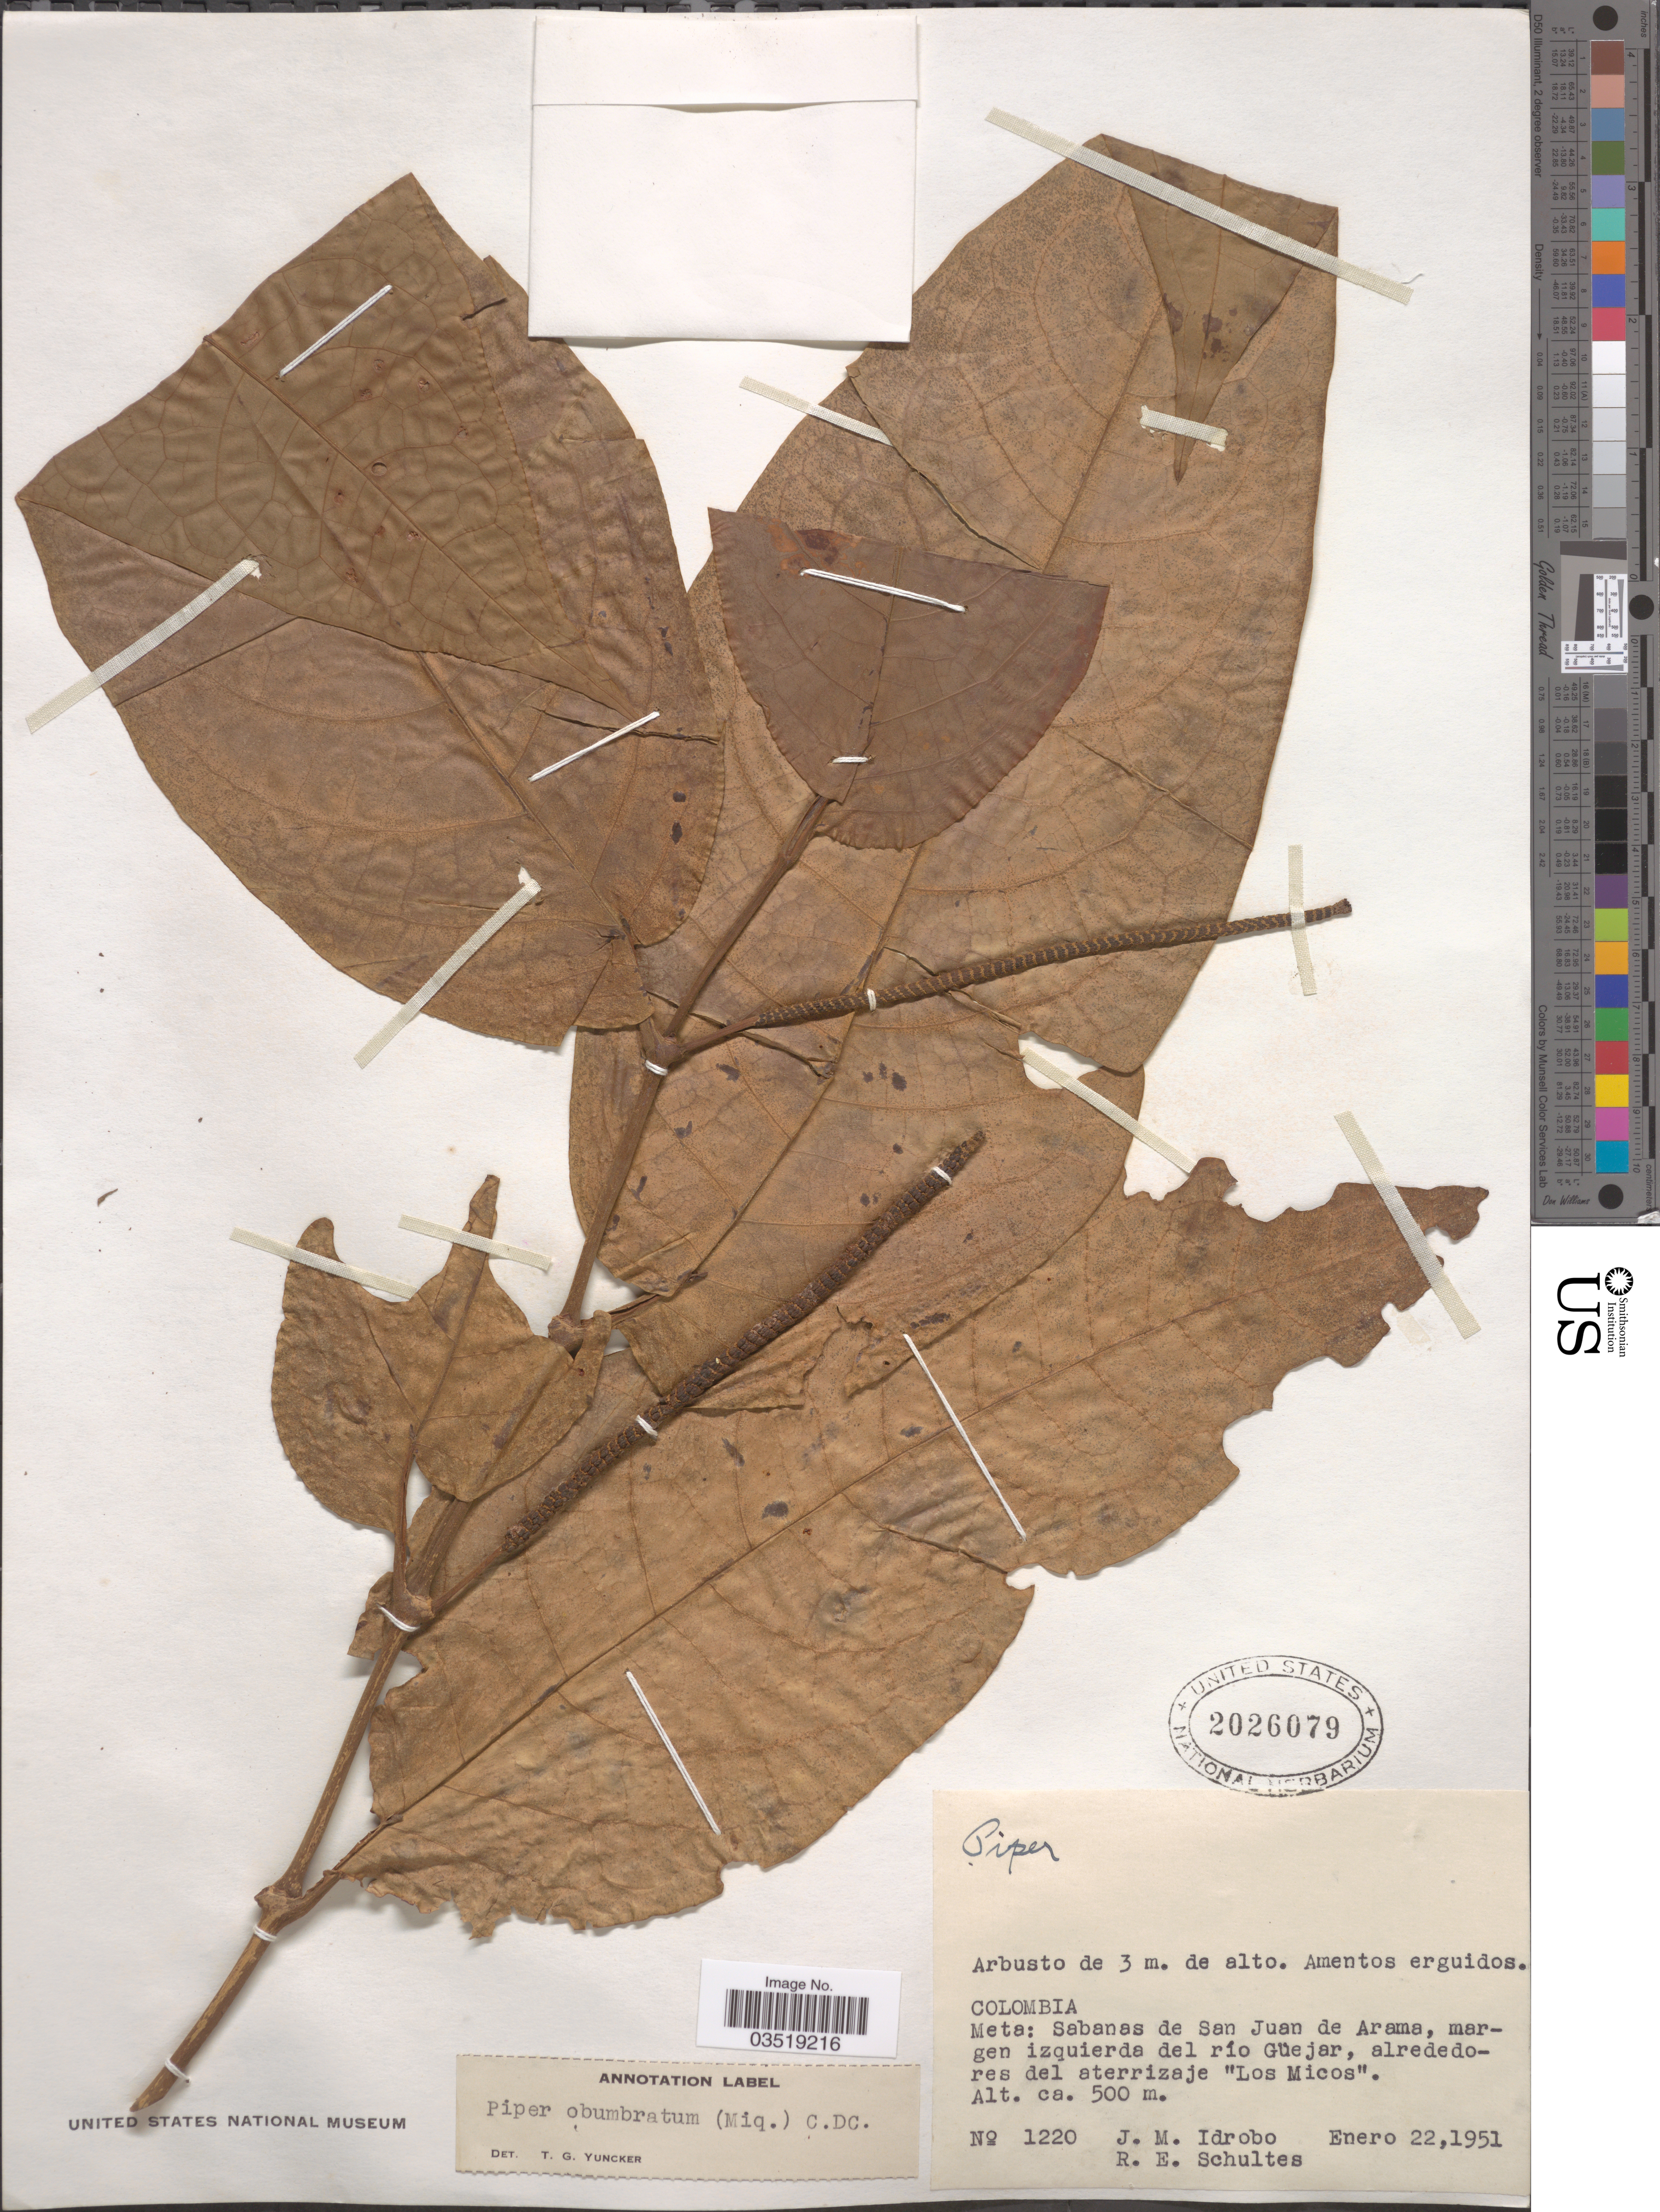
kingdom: Plantae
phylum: Tracheophyta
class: Magnoliopsida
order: Piperales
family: Piperaceae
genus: Piper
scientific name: Piper arboreum var. hirtellum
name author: Yunck.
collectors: J. M. Idrobo & R. E. Schultes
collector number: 1220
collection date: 1951-01-22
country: Colombia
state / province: Meta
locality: Sabanas de San Juan de Arama, margen izquierda del río Güejar, alrededores del aterrizaje "Los Micos".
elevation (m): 500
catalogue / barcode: US 2026079